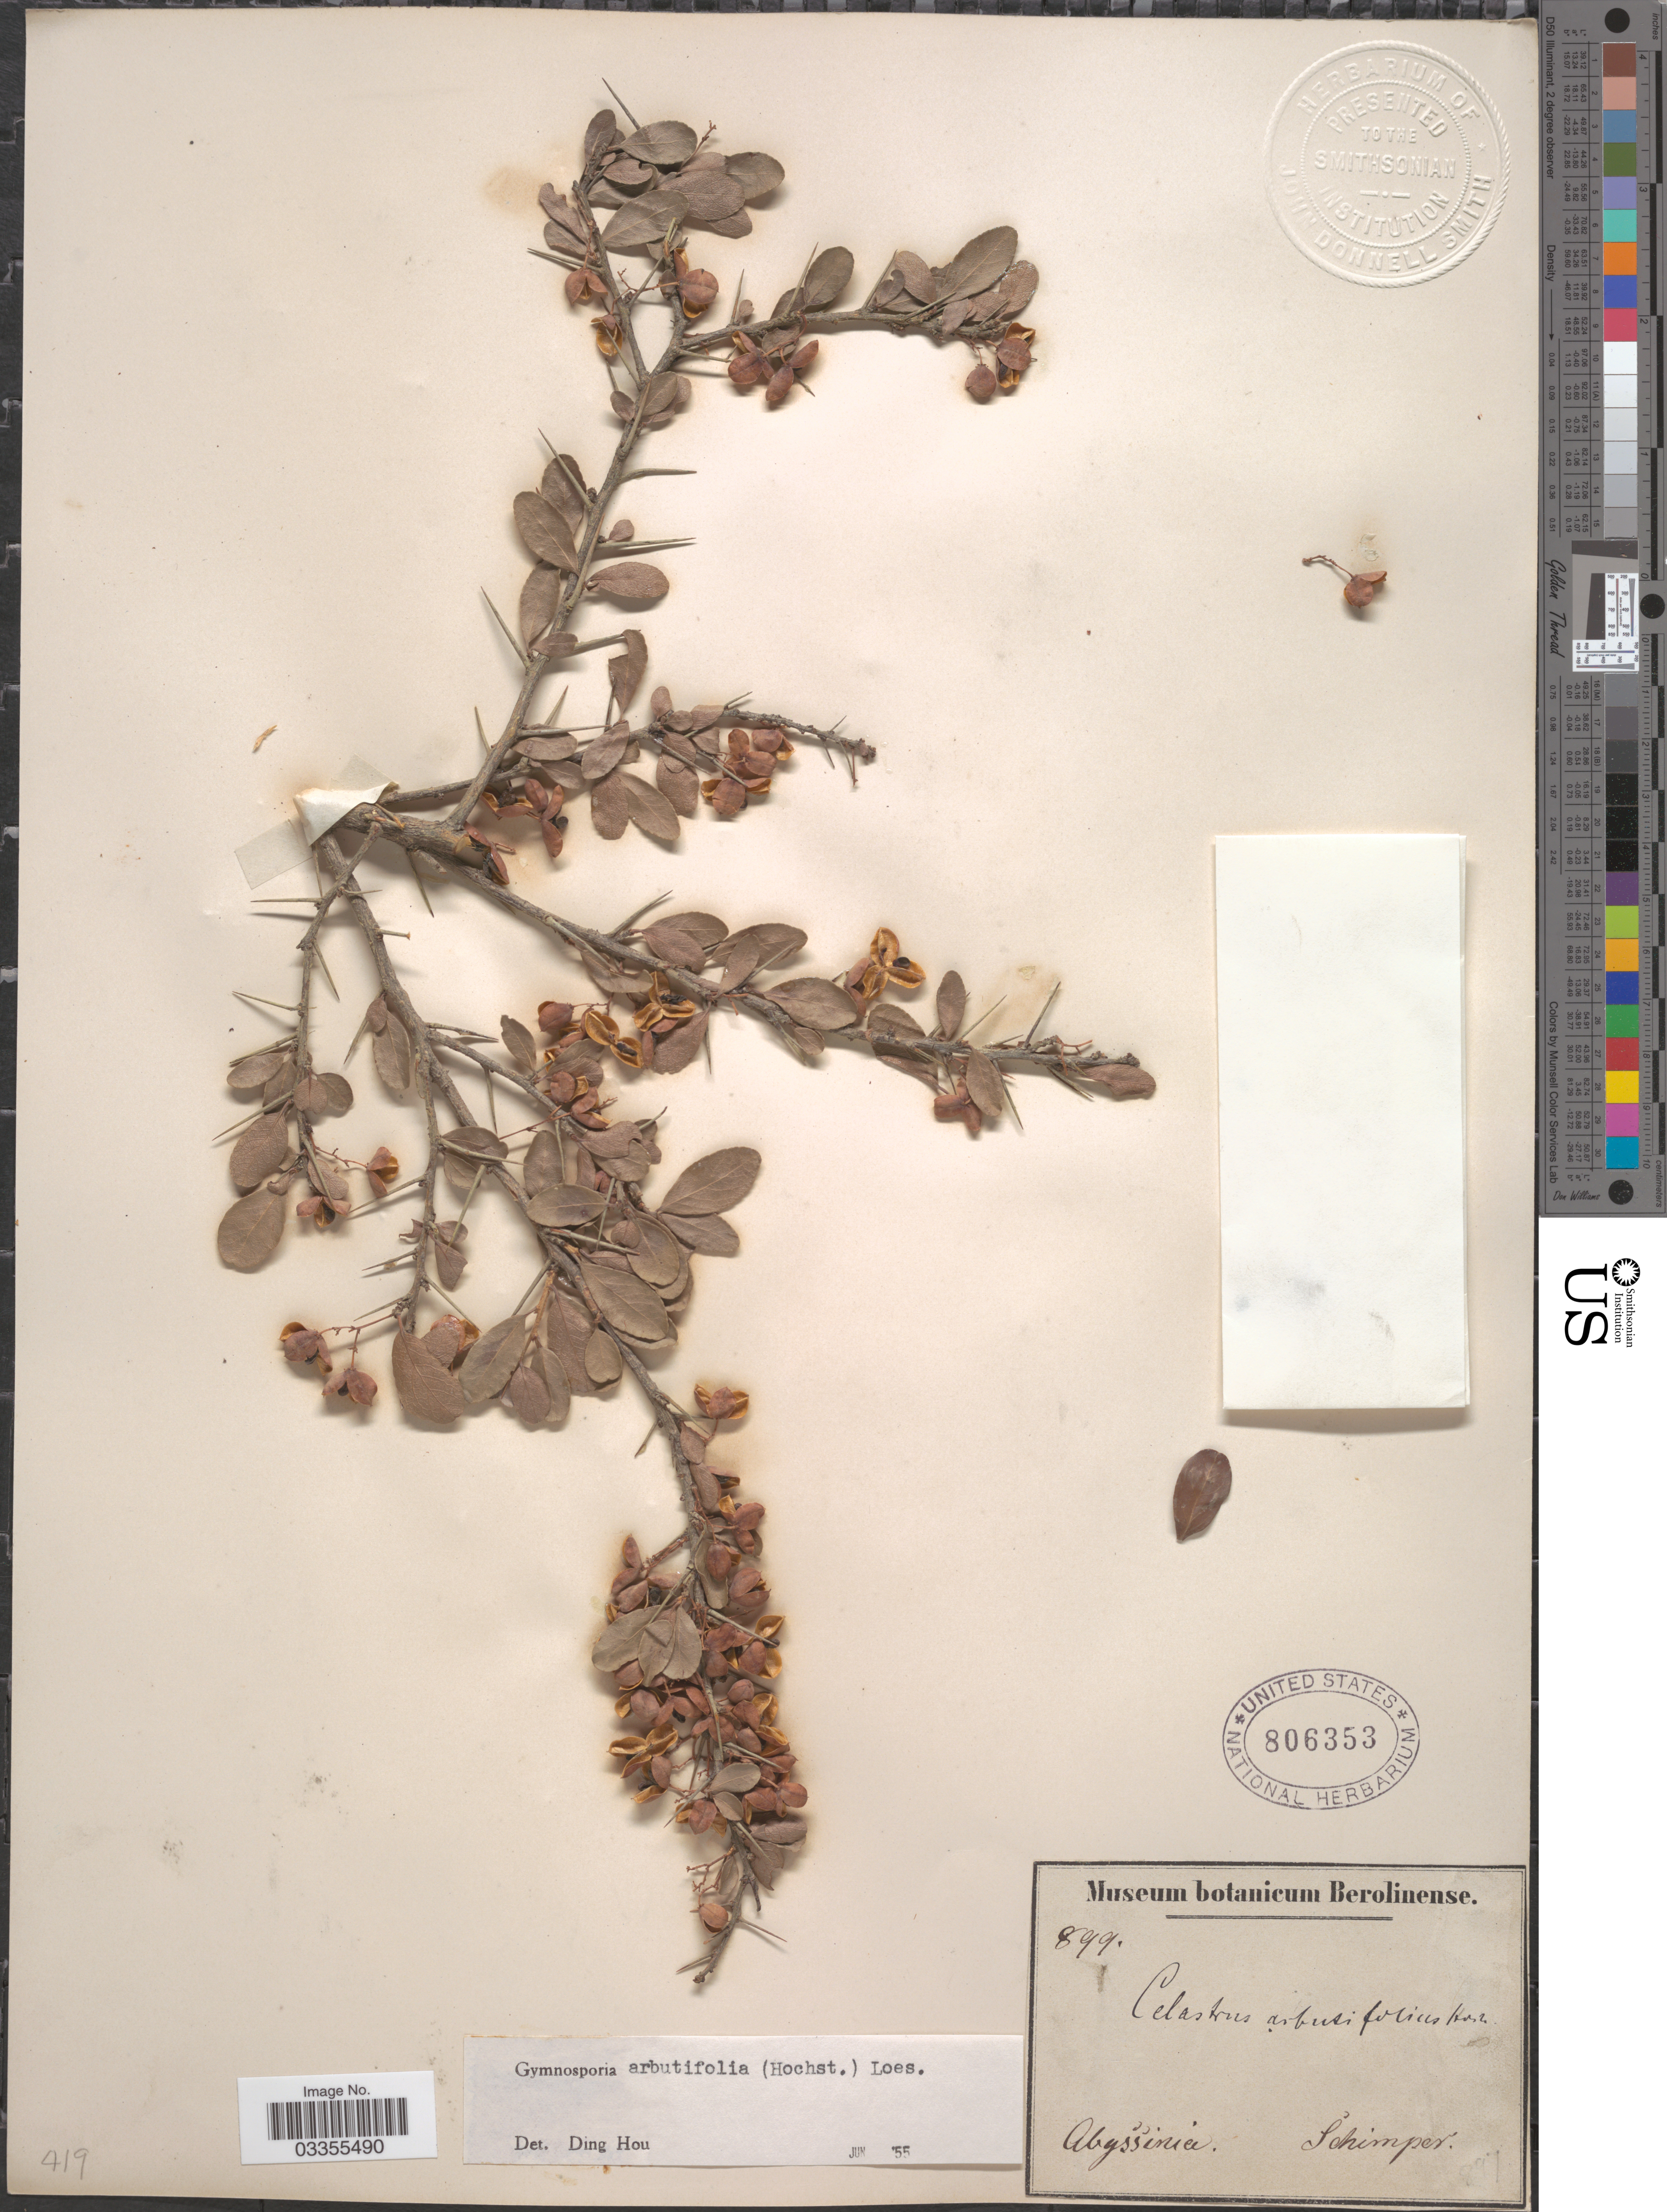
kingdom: Plantae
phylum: Tracheophyta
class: Magnoliopsida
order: Celastrales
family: Celastraceae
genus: Gymnosporia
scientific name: Gymnosporia arbutifolia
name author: (Hochst. ex A. Rich.) Loes.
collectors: -. Schimper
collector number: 899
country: Ethiopia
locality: Abyssinia.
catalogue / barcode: US 806353